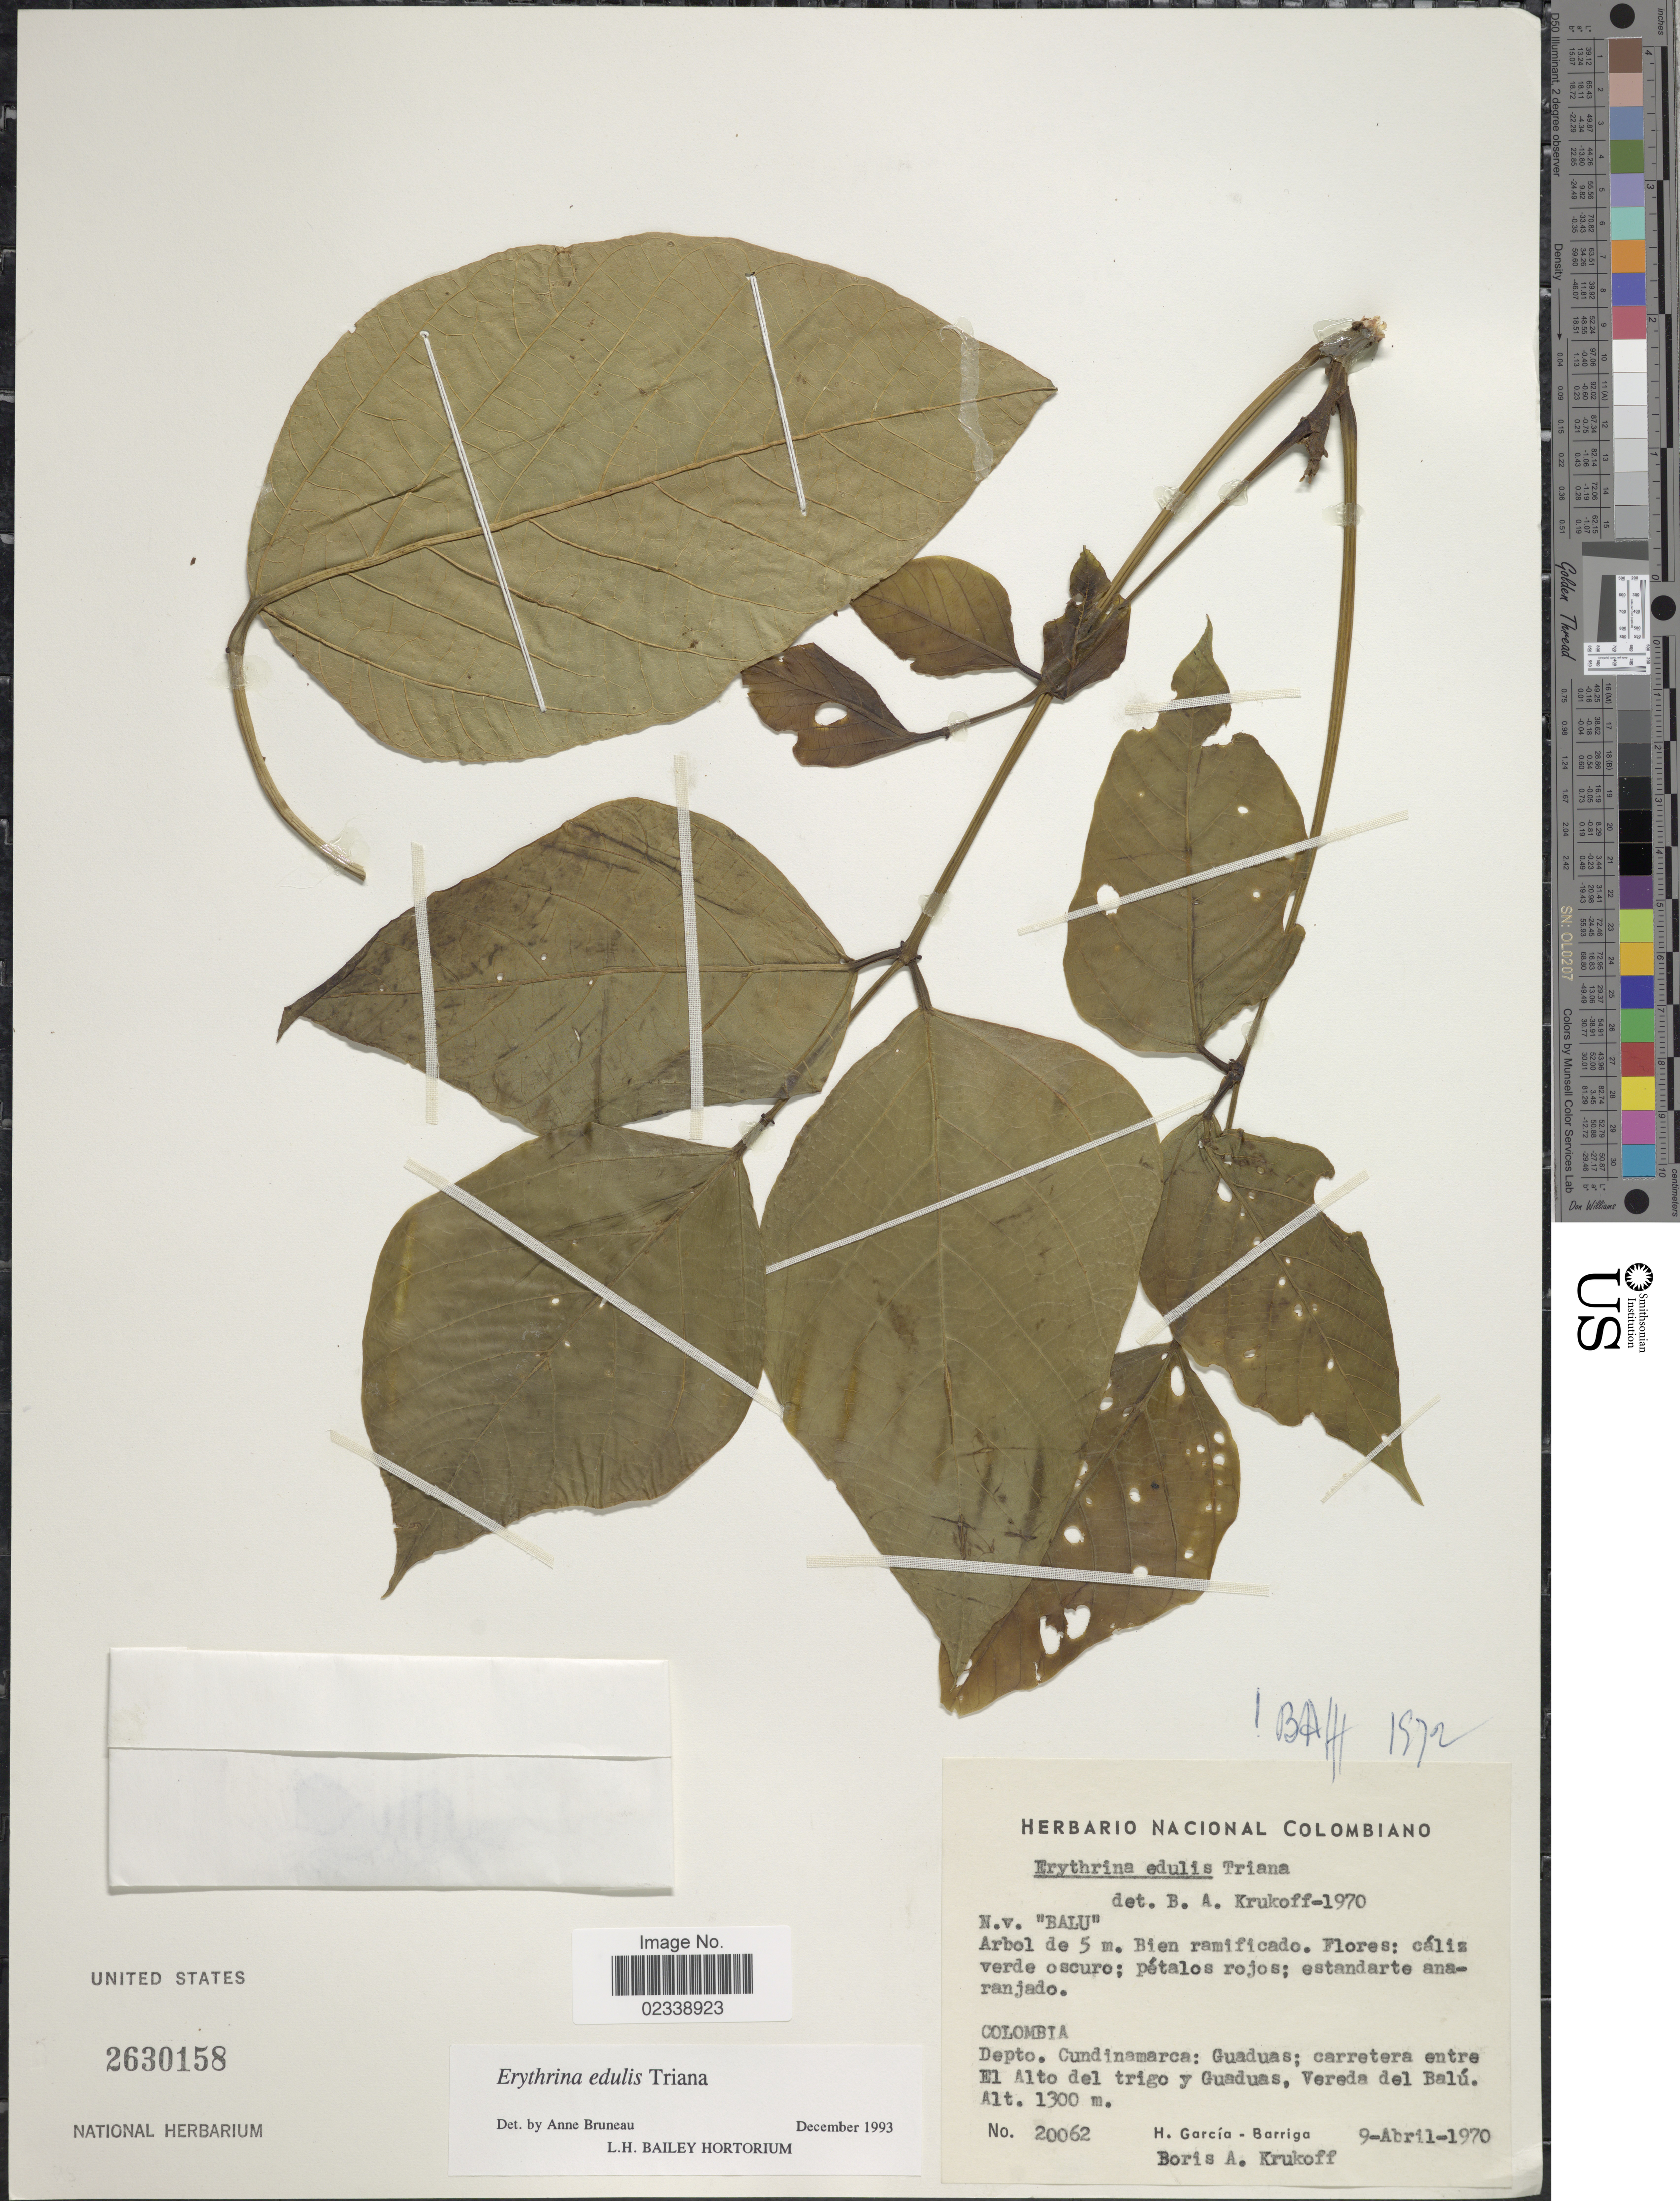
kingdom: Plantae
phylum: Tracheophyta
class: Magnoliopsida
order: Fabales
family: Fabaceae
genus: Erythrina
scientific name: Erythrina edulis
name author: Triana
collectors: H. García Barriga & B. A. Krukoff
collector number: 20062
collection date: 1970-04-09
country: Colombia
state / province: Cundinamarca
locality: Guaduas; carretera entre El Alto del trigo y Guadas, Vereda del Balu.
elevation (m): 1300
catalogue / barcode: US 2630158